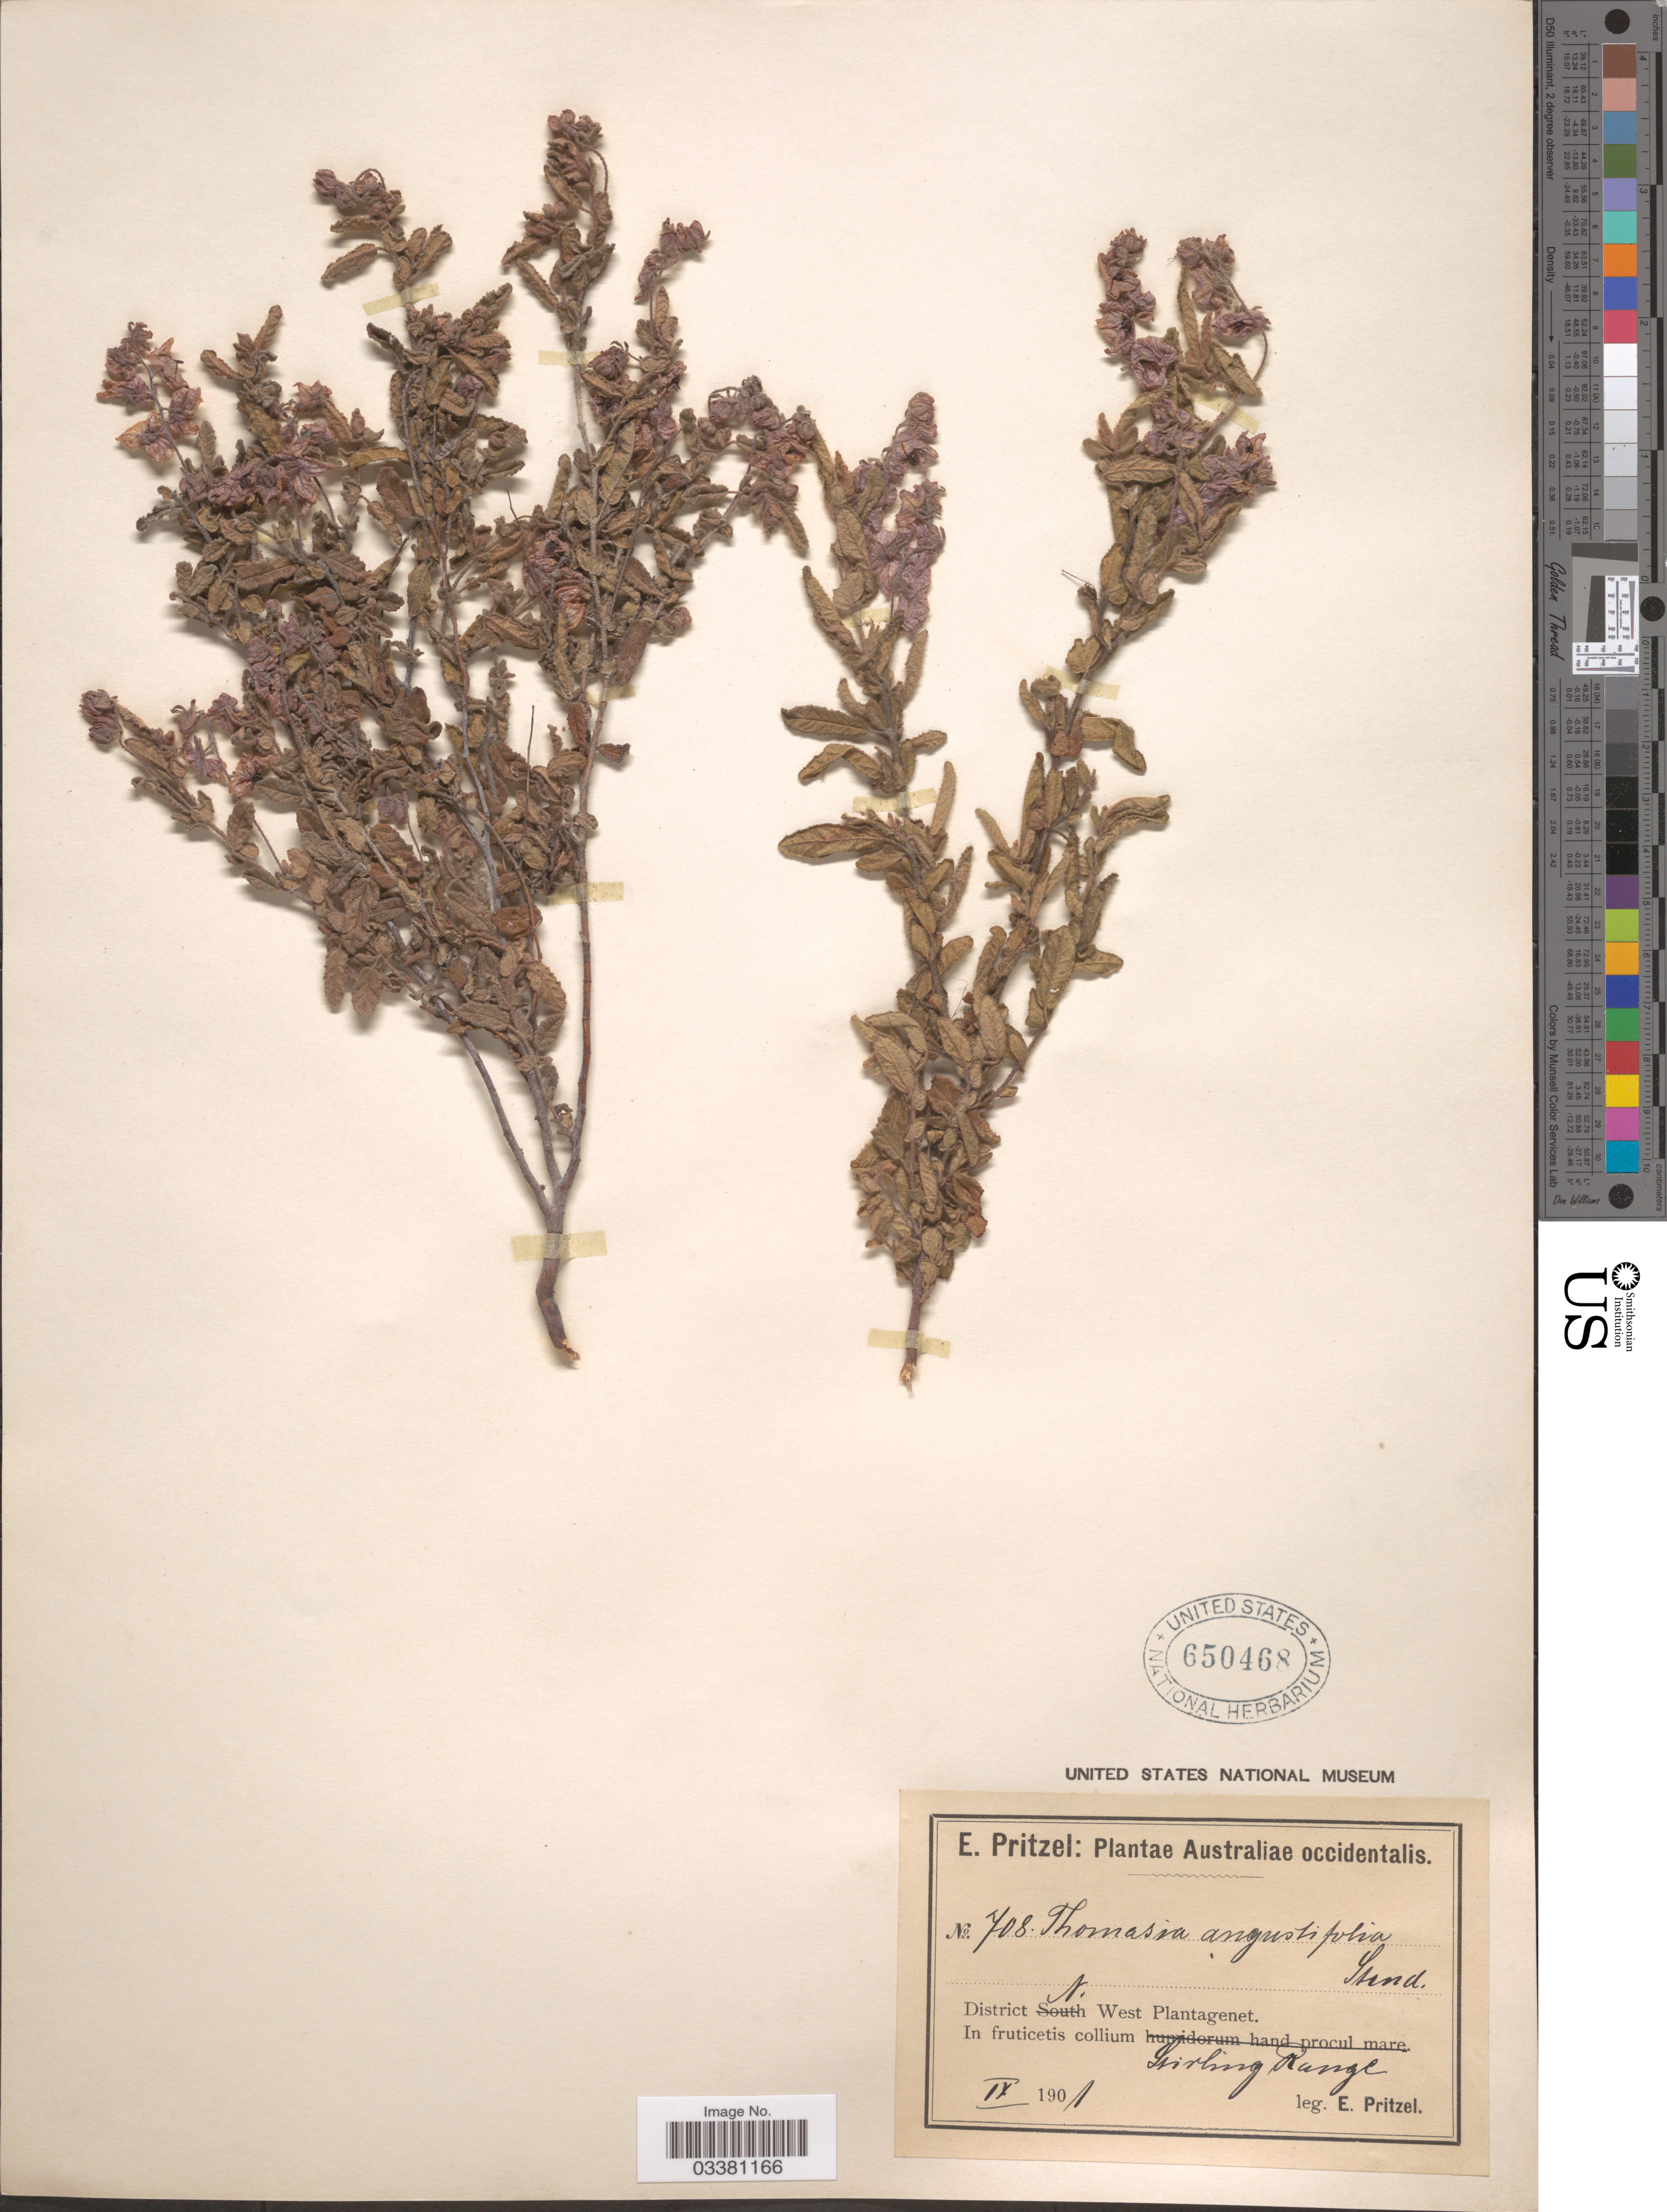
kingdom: Plantae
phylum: Tracheophyta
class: Magnoliopsida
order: Malvales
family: Malvaceae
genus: Thomasia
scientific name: Thomasia angustifolia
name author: Steud.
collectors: E. G. Pritzel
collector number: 708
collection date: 1901-09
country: Australia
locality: Australiae occidentalis. District N. West Plantagenet. In fruticetis collium Stirling Range.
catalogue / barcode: US 650468